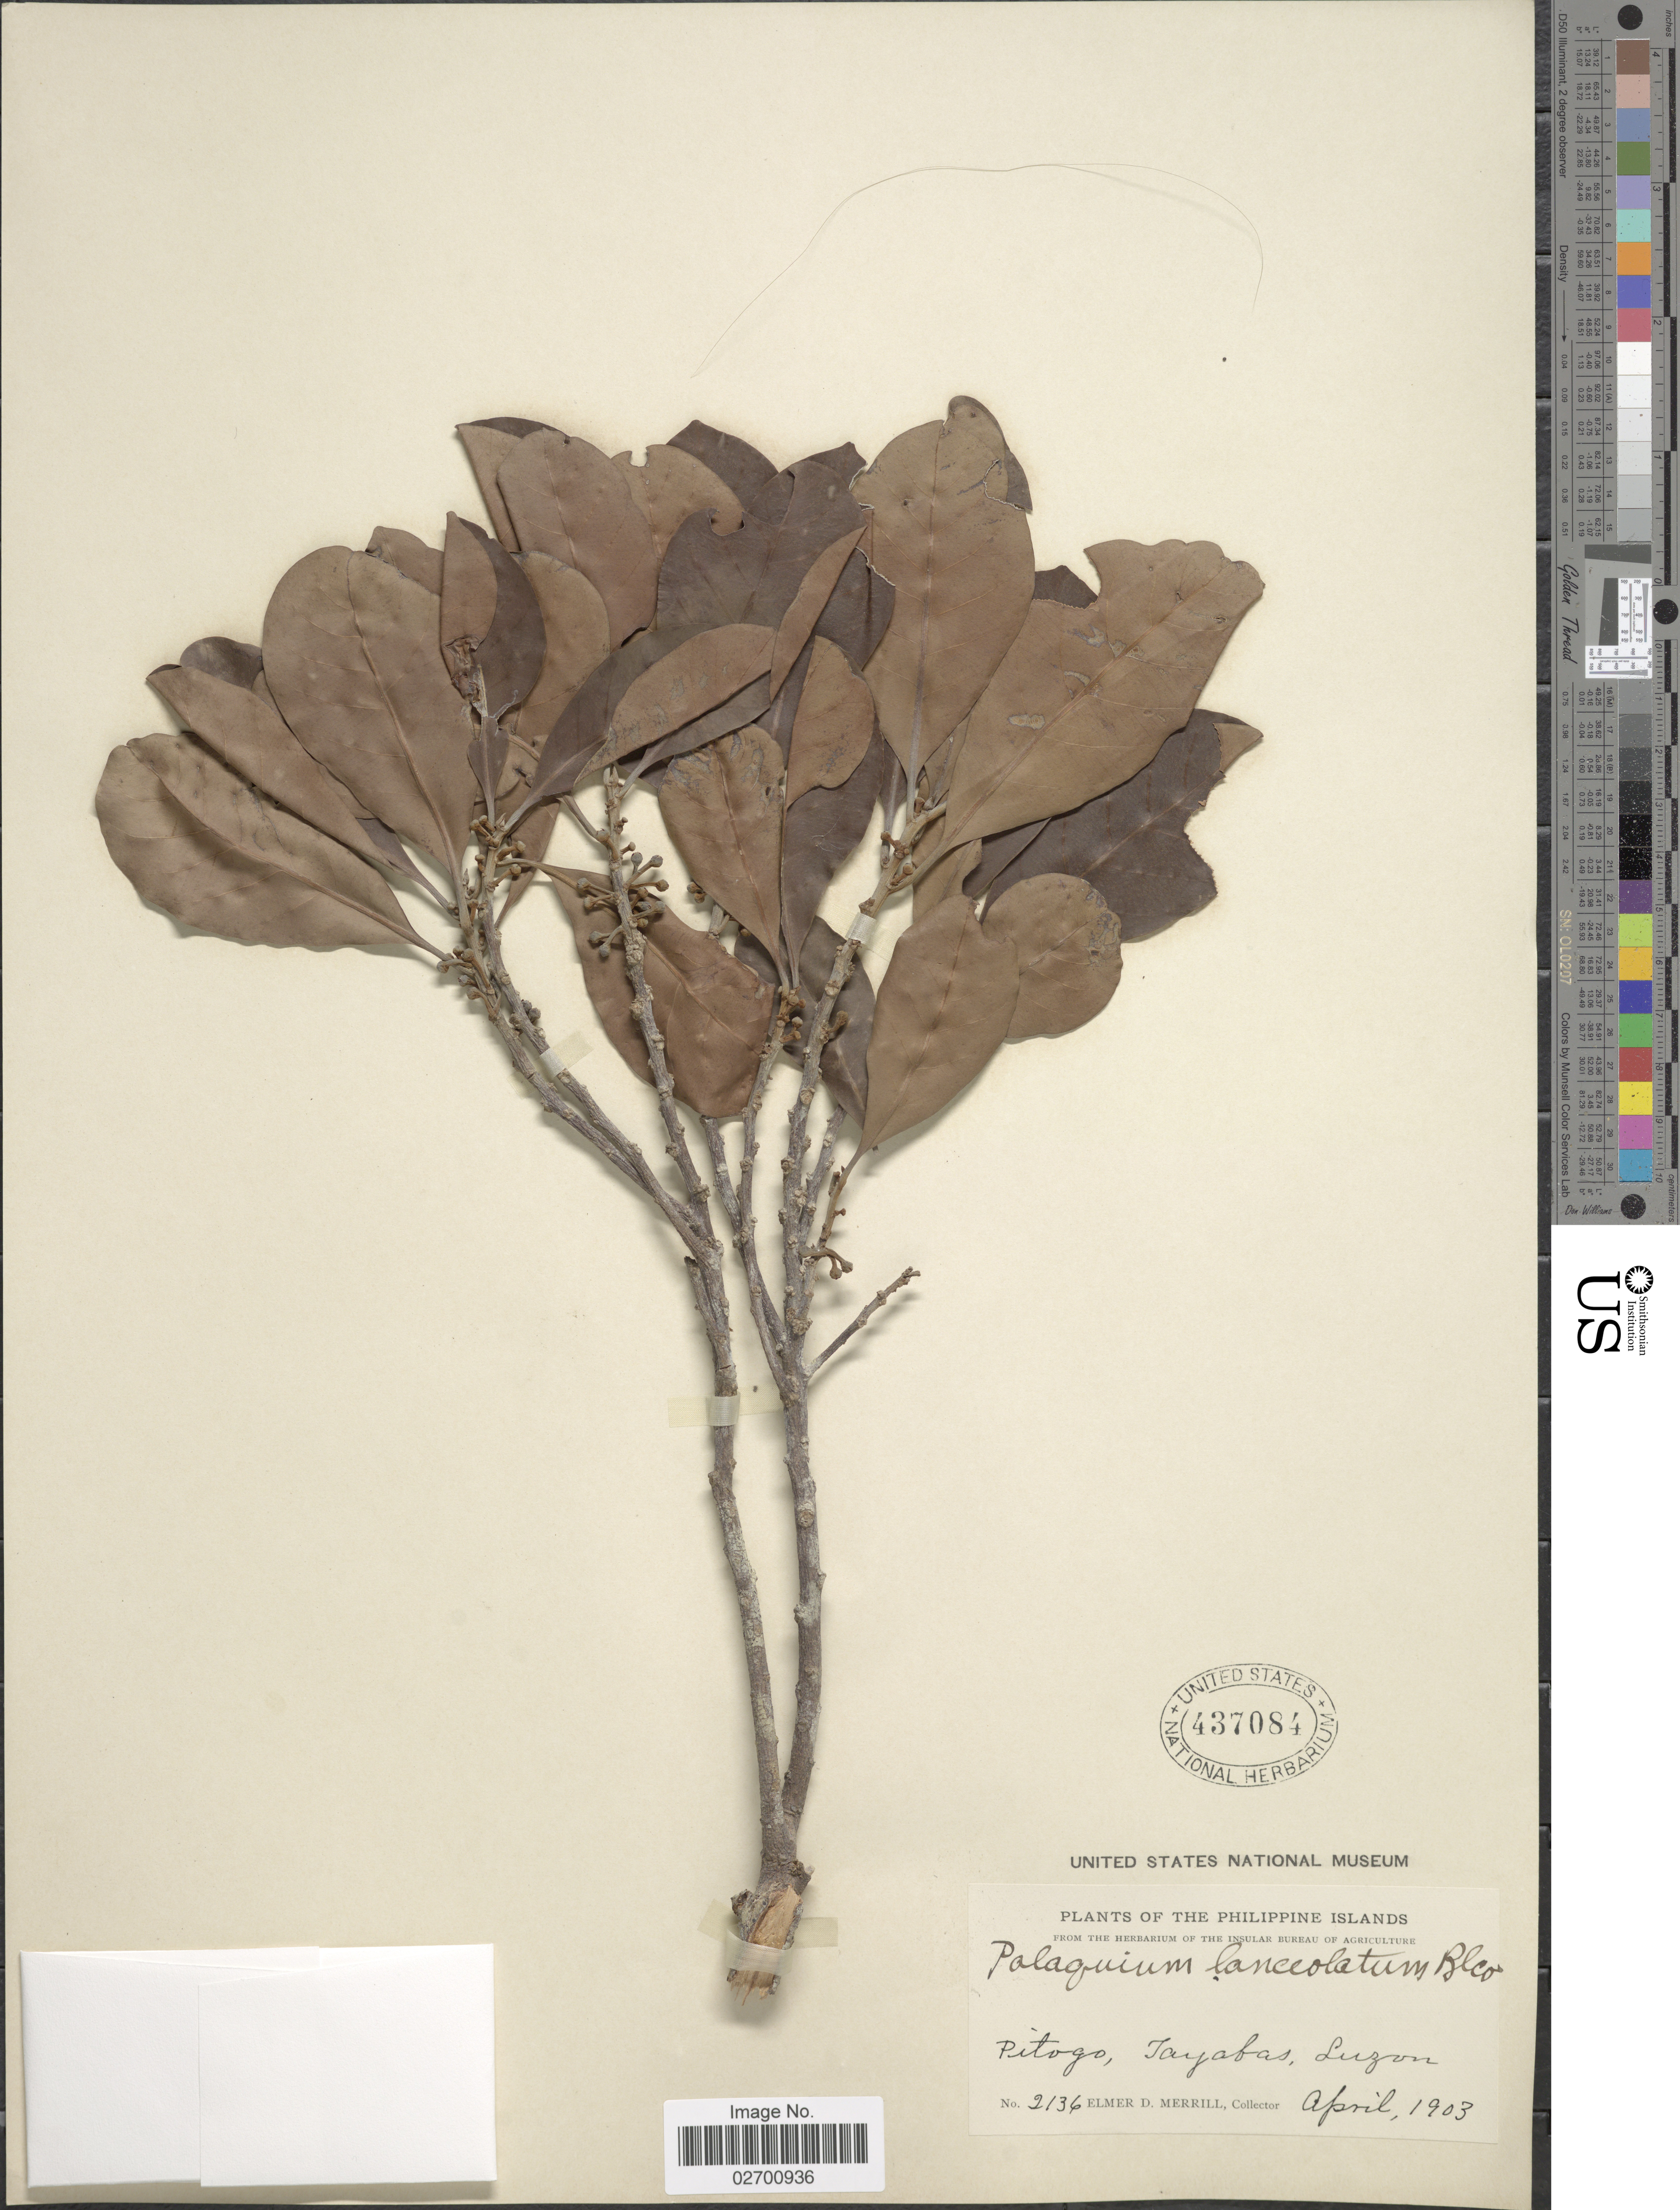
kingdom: Plantae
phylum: Tracheophyta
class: Magnoliopsida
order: Ericales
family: Sapotaceae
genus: Palaquium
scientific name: Palaquium merrillii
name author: Dubard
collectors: E. D. Merrill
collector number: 2136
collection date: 1903-04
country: Philippines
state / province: Calabarzon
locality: Pitogo, Tayabas, Luzon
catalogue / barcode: US 437084